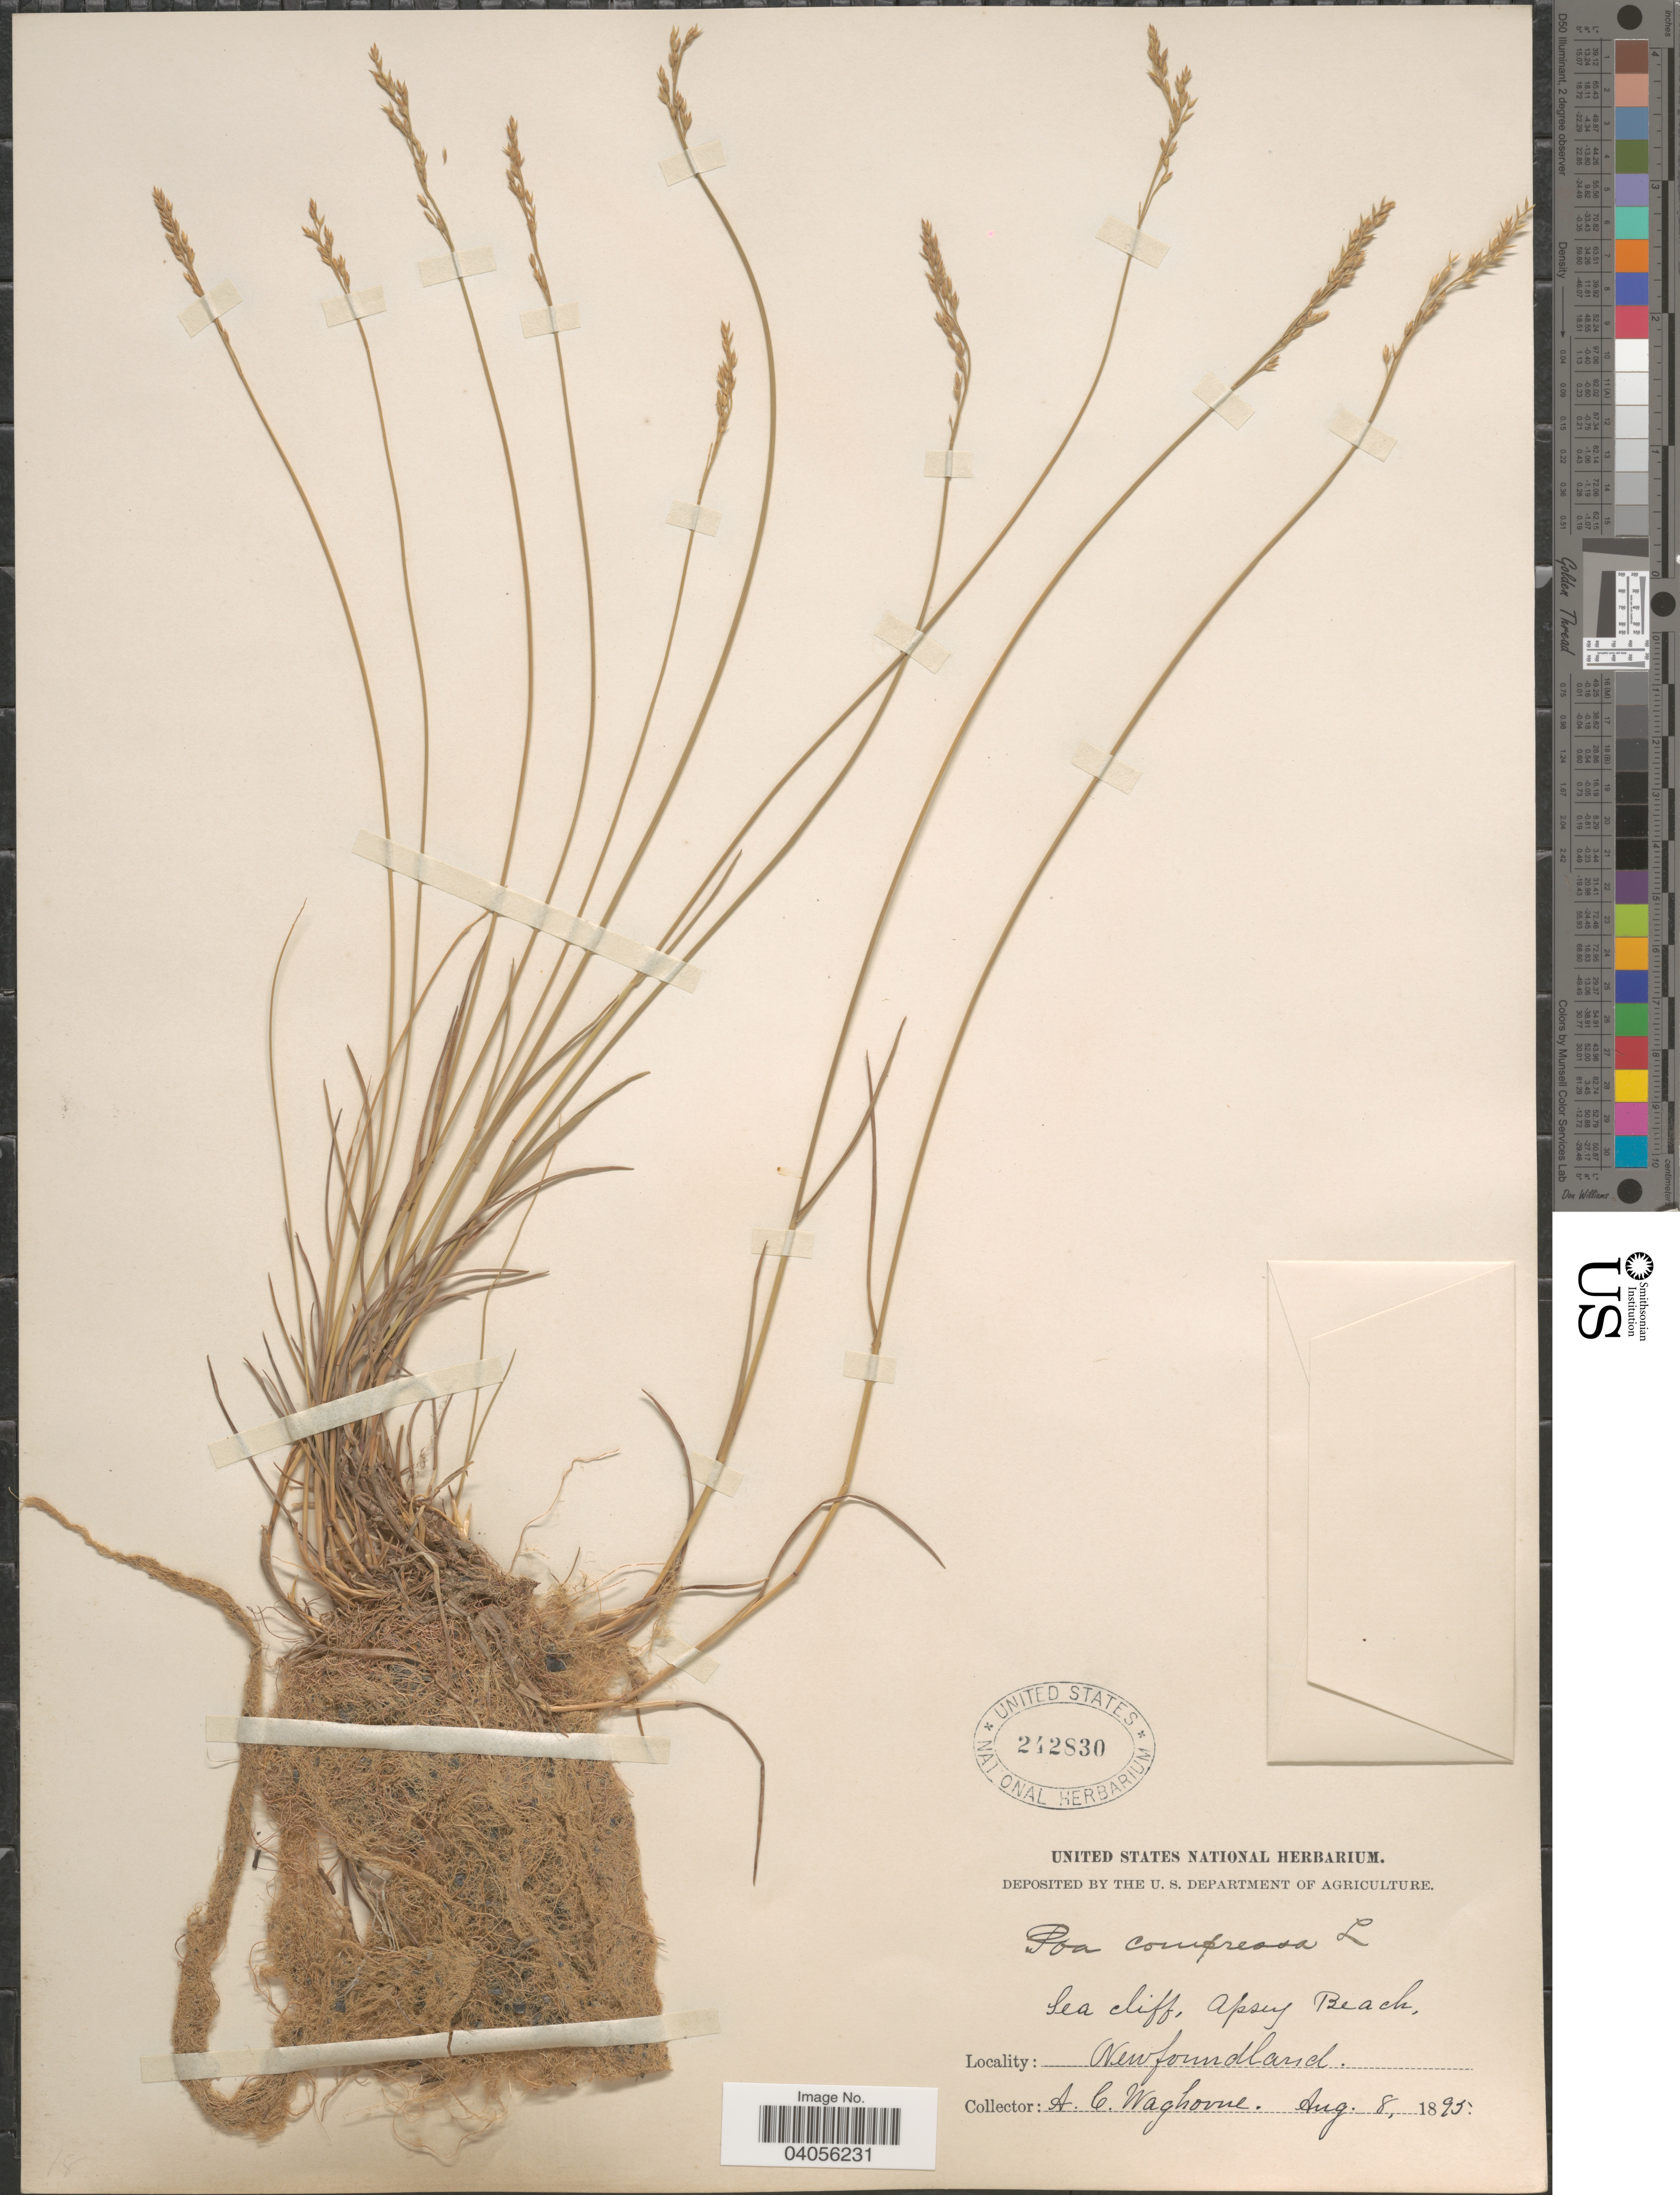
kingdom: Plantae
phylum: Tracheophyta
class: Liliopsida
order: Poales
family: Poaceae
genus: Poa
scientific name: Poa compressa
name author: L.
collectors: A. Waghorne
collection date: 1895-08-08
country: Canada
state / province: Newfoundland and Labrador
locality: Sea cliff, Apsey Beach.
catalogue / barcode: US 242830